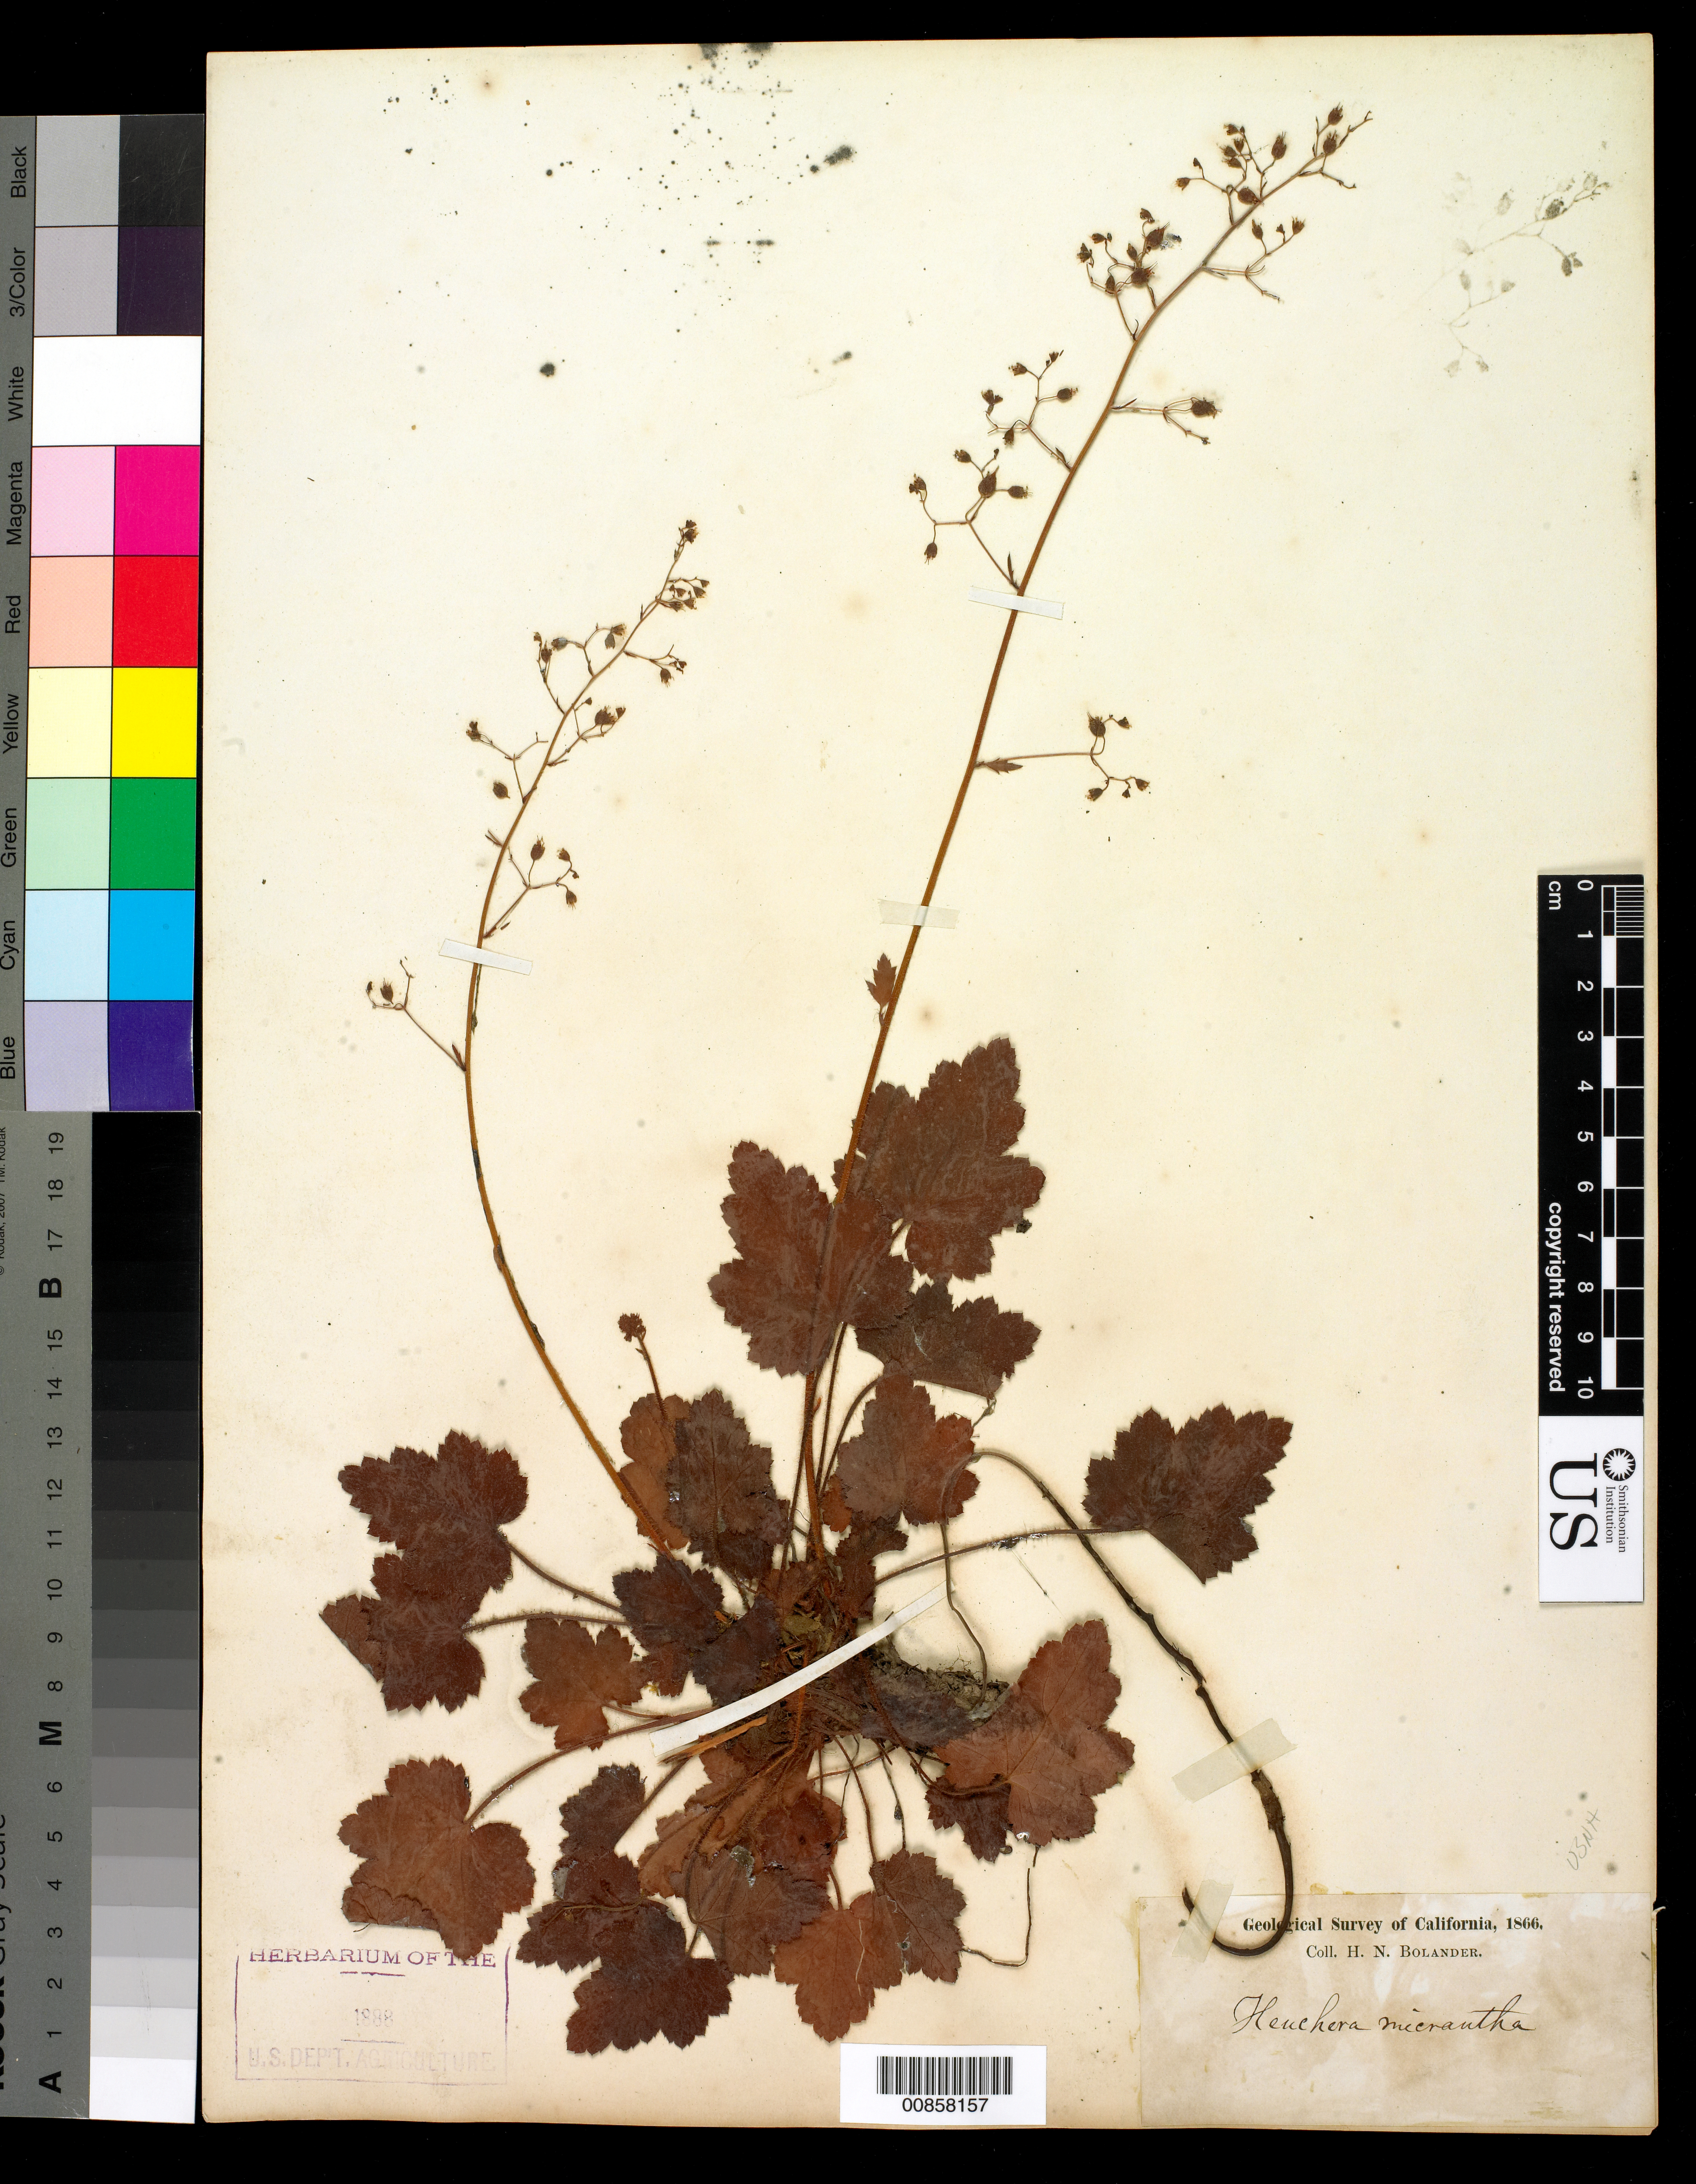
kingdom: Plantae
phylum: Tracheophyta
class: Magnoliopsida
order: Saxifragales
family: Saxifragaceae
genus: Heuchera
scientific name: Heuchera micrantha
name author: Douglas ex Lindl.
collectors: H. Bolander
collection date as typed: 1866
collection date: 1866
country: United States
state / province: California